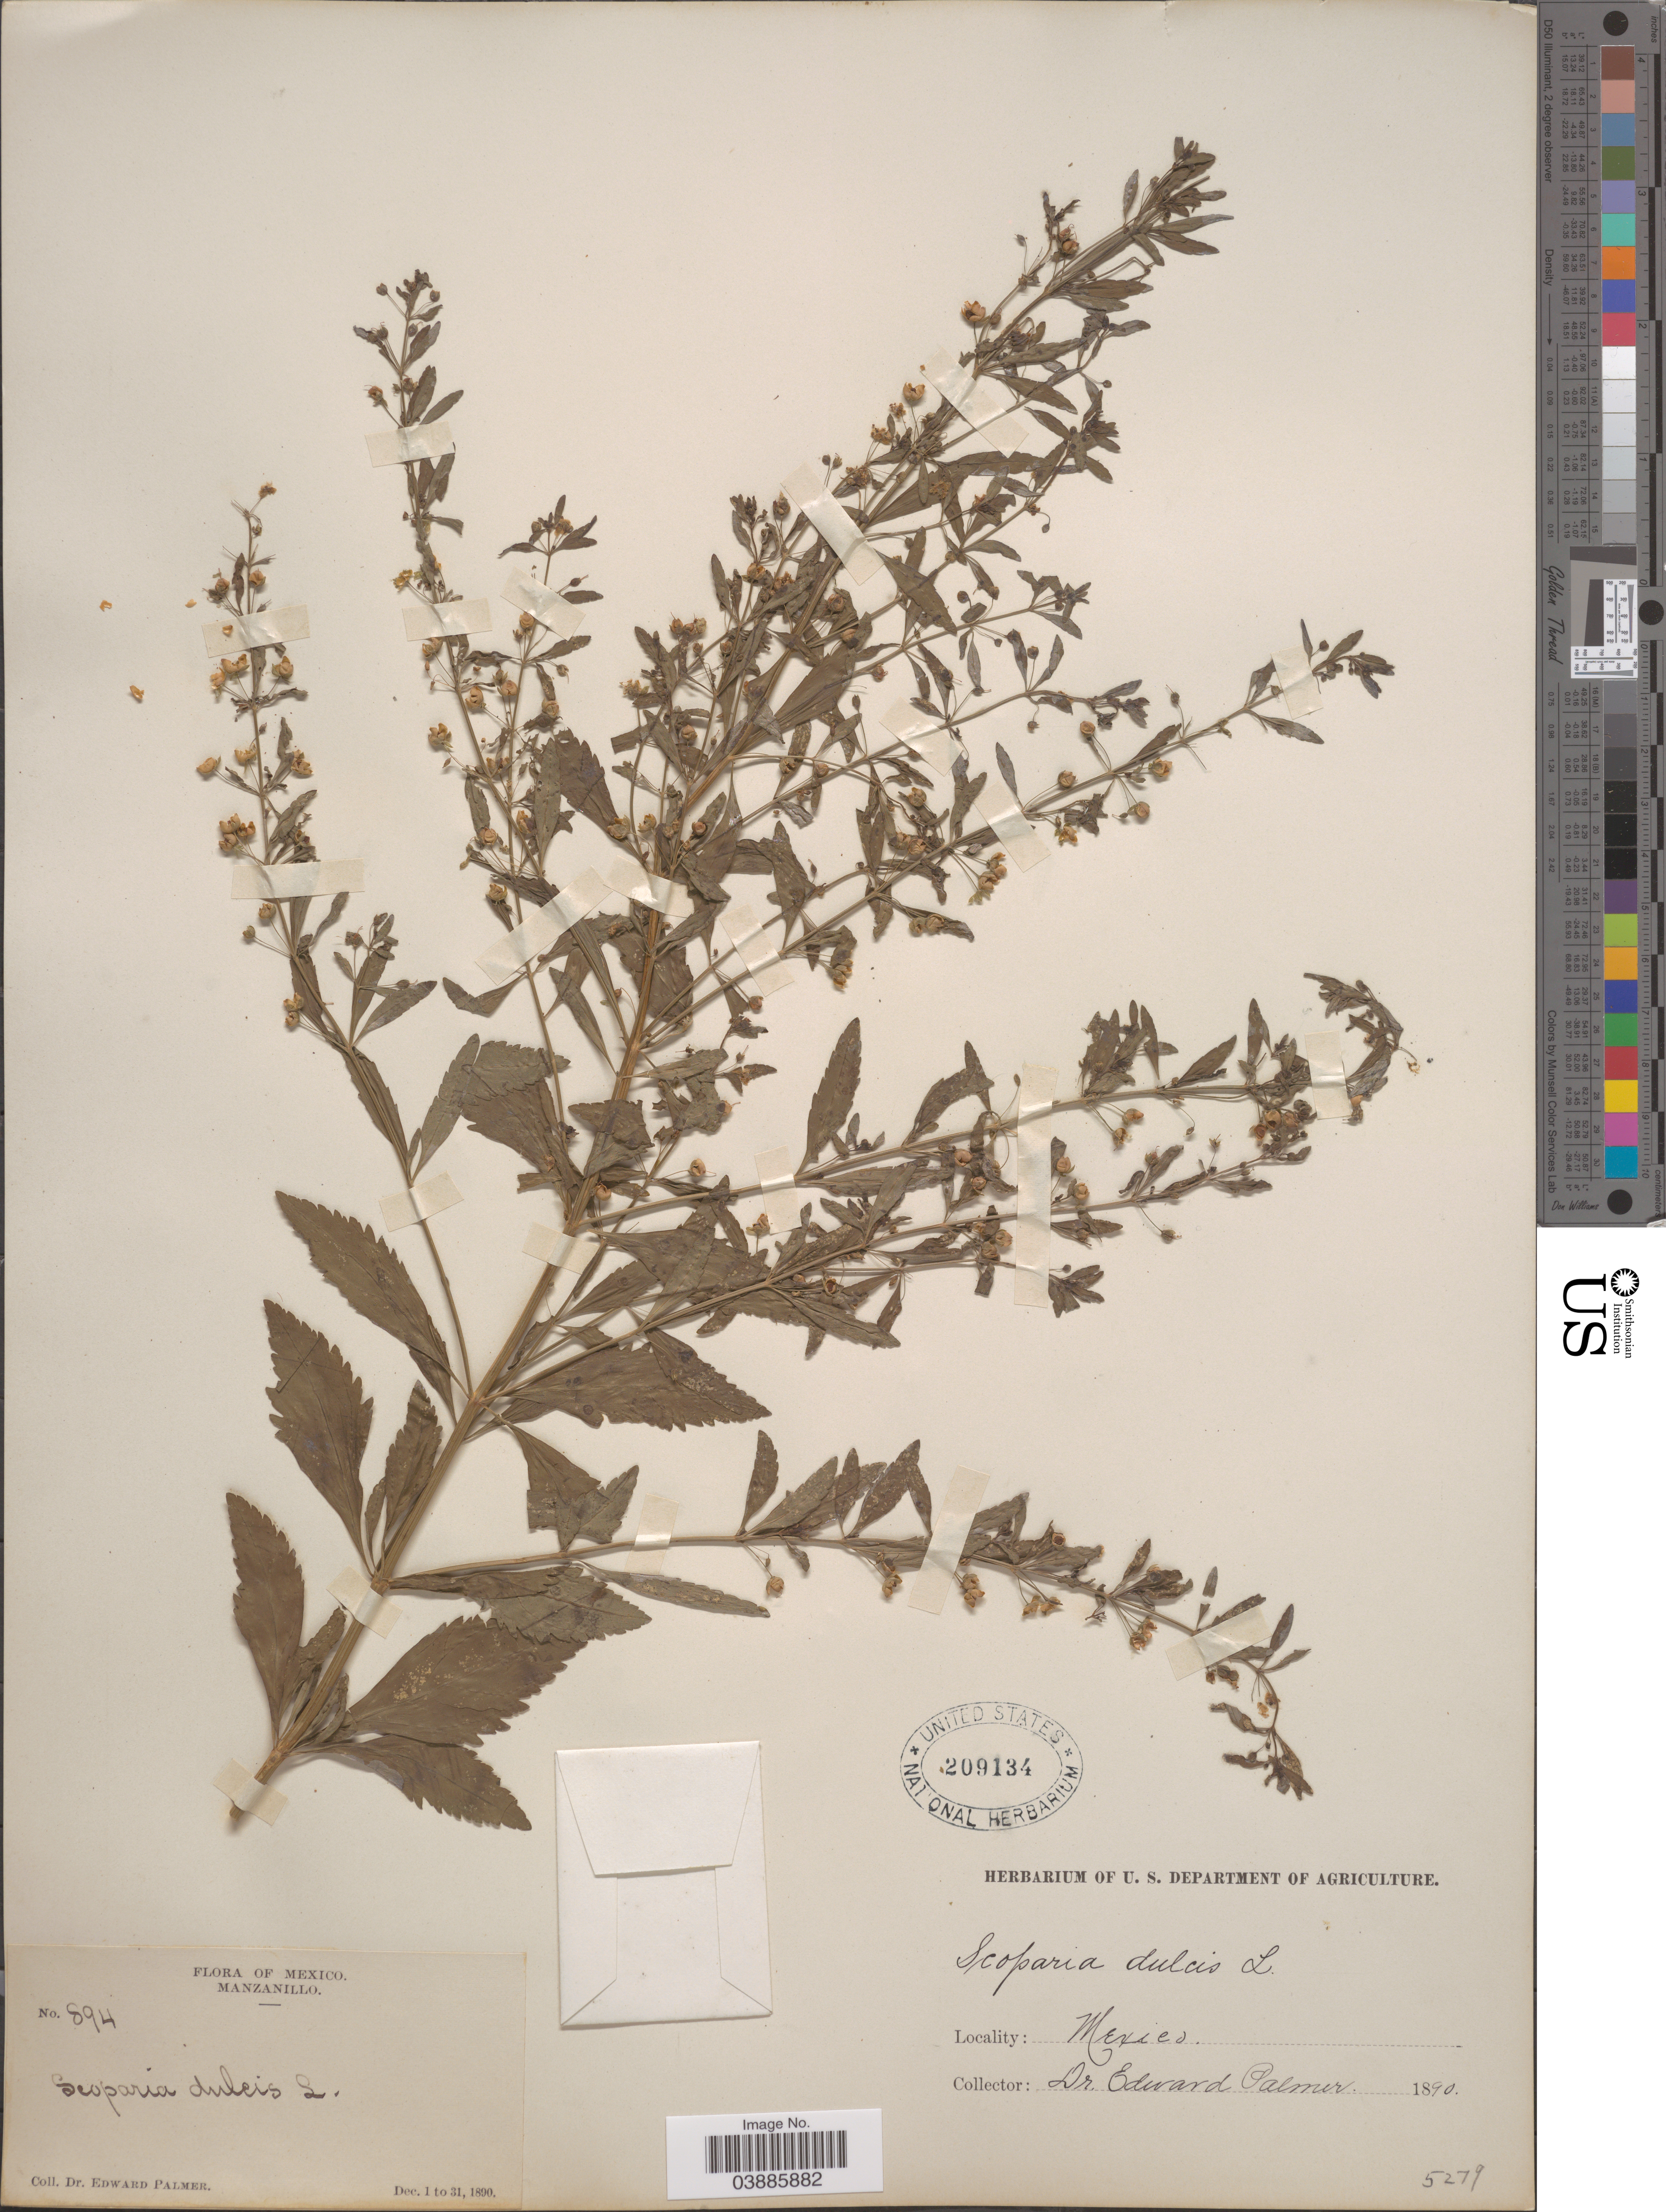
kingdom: Plantae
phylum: Tracheophyta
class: Magnoliopsida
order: Lamiales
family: Plantaginaceae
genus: Scoparia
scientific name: Scoparia dulcis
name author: L.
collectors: E. Palmer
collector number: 894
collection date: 1890-12-01/1890-12-31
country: Mexico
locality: Manzanillo.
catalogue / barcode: US 209134